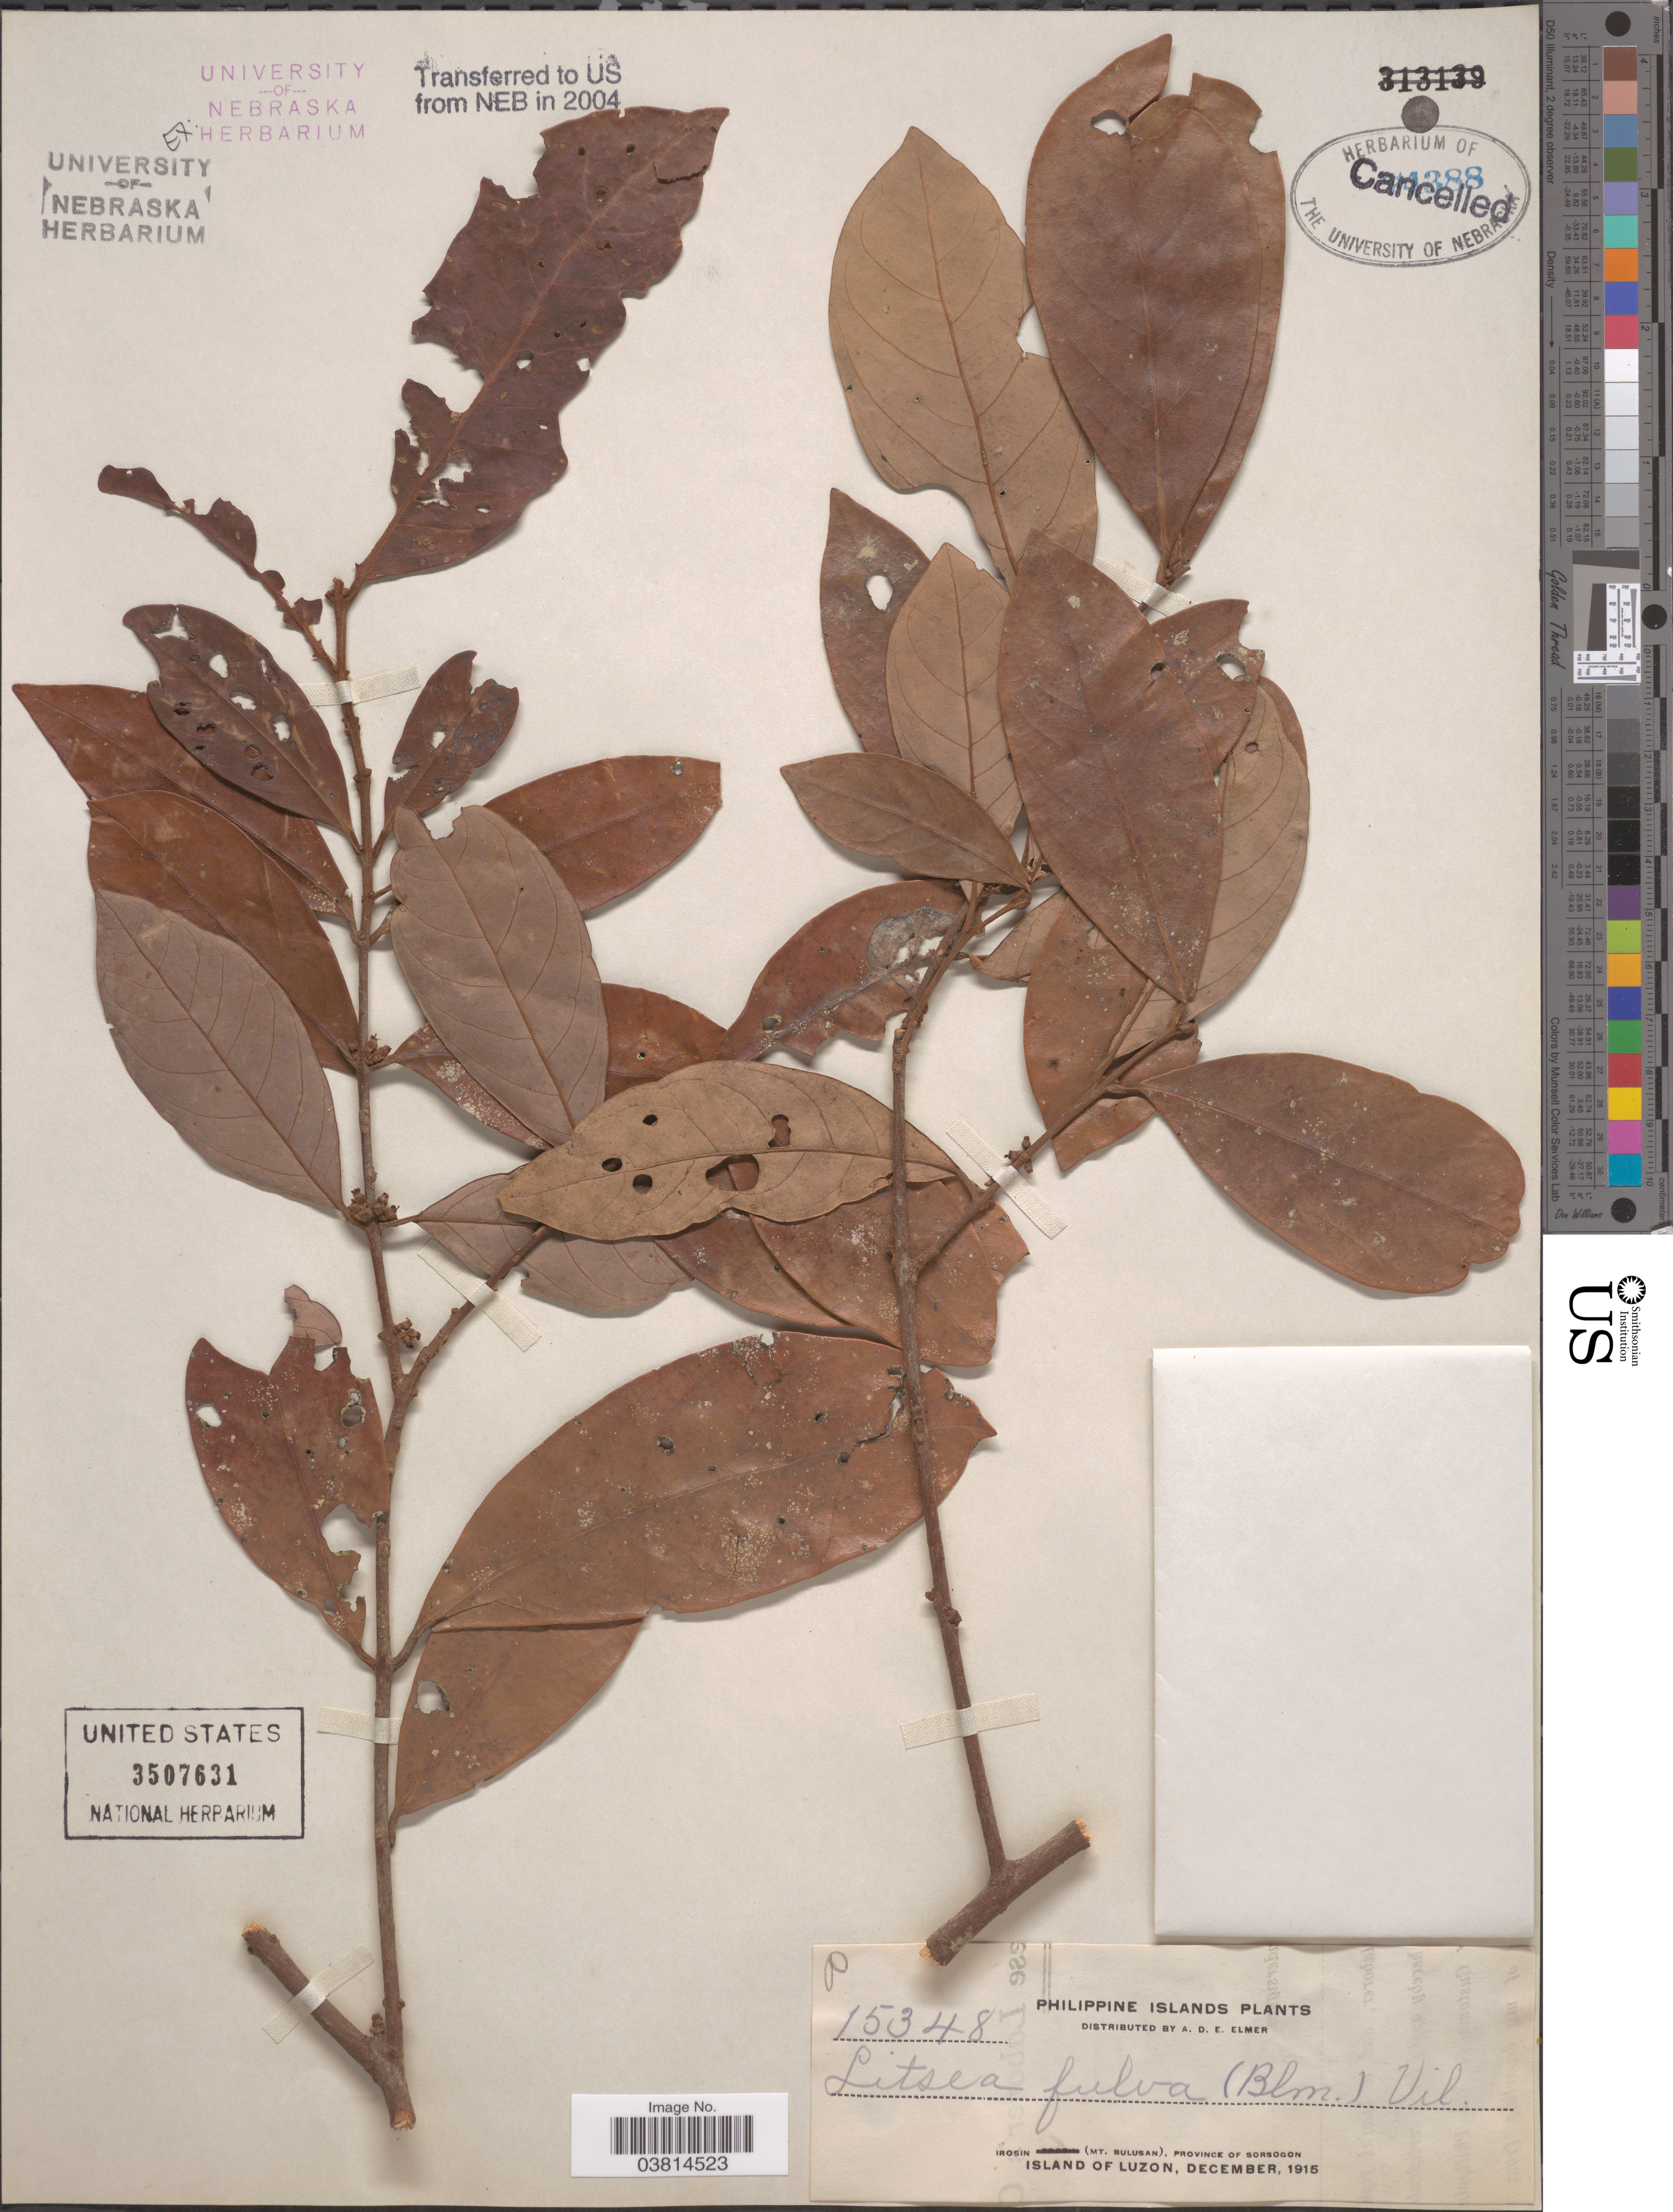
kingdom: Plantae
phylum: Tracheophyta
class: Magnoliopsida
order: Laurales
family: Lauraceae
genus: Litsea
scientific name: Litsea fulva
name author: (Blume) Fern.-Vill.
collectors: A. D. E. Elmer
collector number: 15348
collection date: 1915-12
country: Philippines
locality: Irosin (Mt. Bulusan), Province of Sorsogon. Island of Luzon.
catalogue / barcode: US 3507631